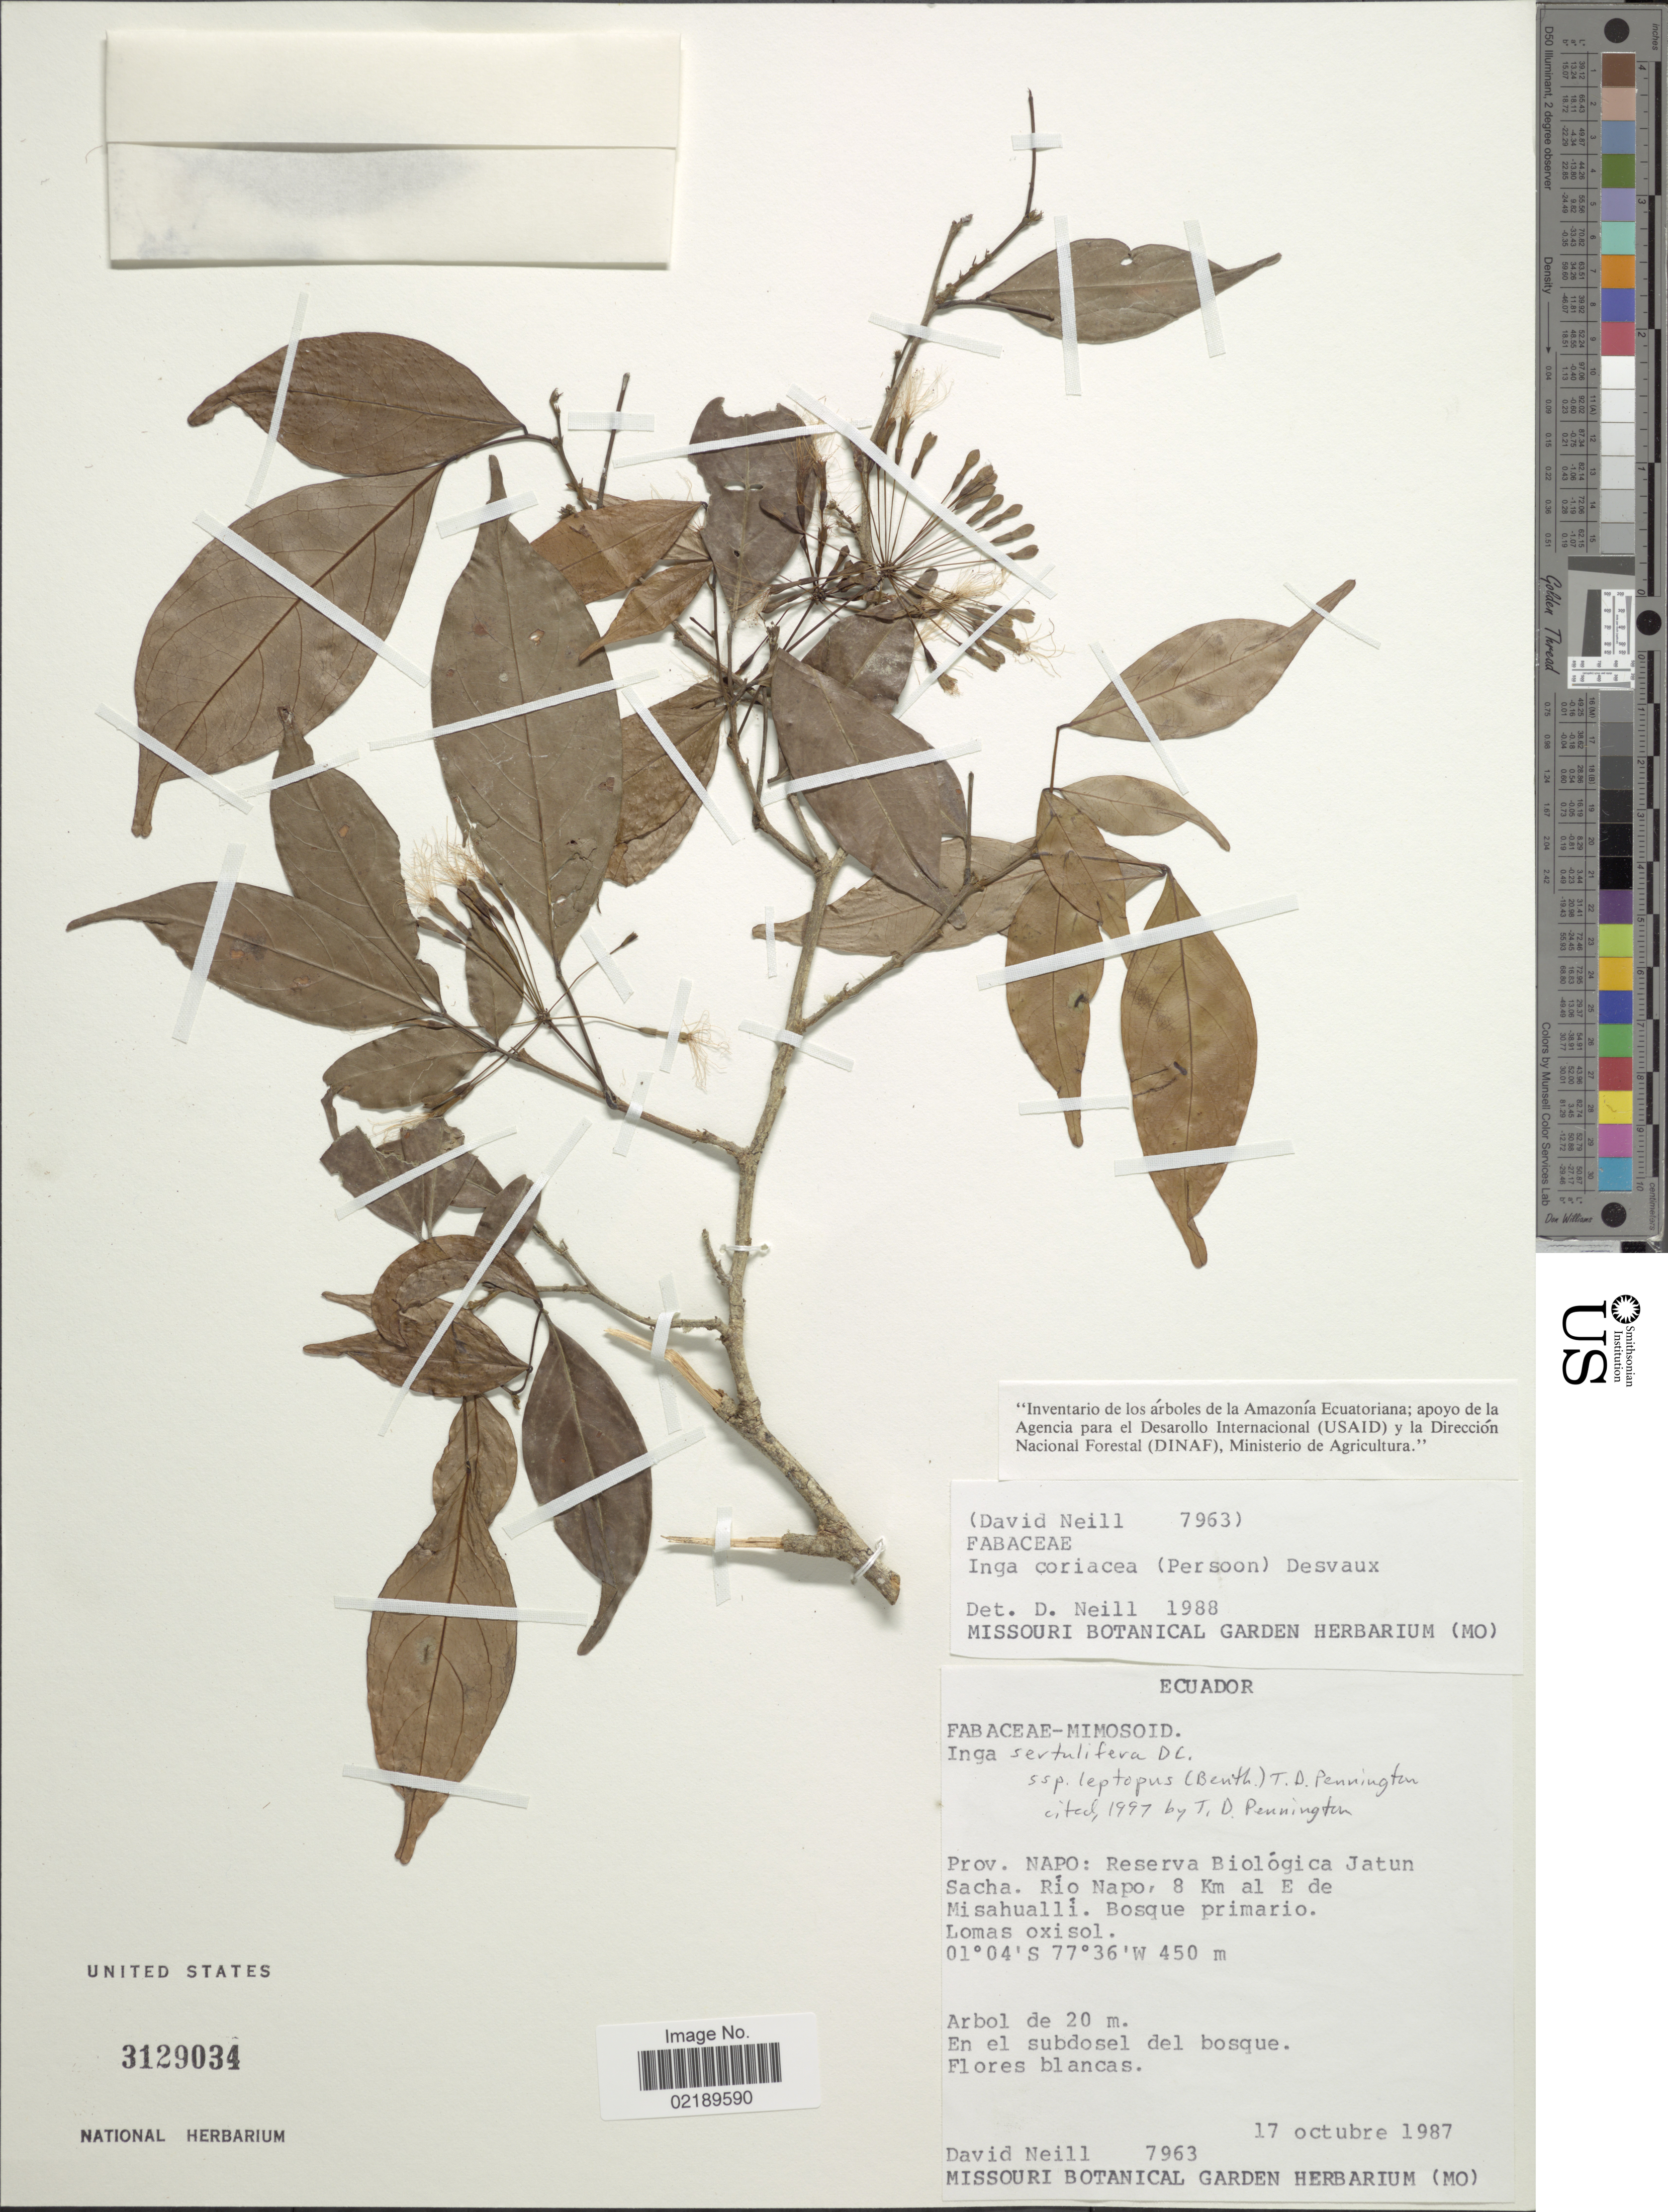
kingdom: Plantae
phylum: Tracheophyta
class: Magnoliopsida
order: Fabales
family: Fabaceae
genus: Inga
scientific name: Inga sertulifera subsp. leptopus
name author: (Benth.) T.D. Penn.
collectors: D. Neill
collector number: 74963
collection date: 1987-10-17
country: Ecuador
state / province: Napo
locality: Reserva Biologica Jatun, Sacha, Rio Napo 8 Km al E de Misahualli.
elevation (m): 450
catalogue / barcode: US 3129034